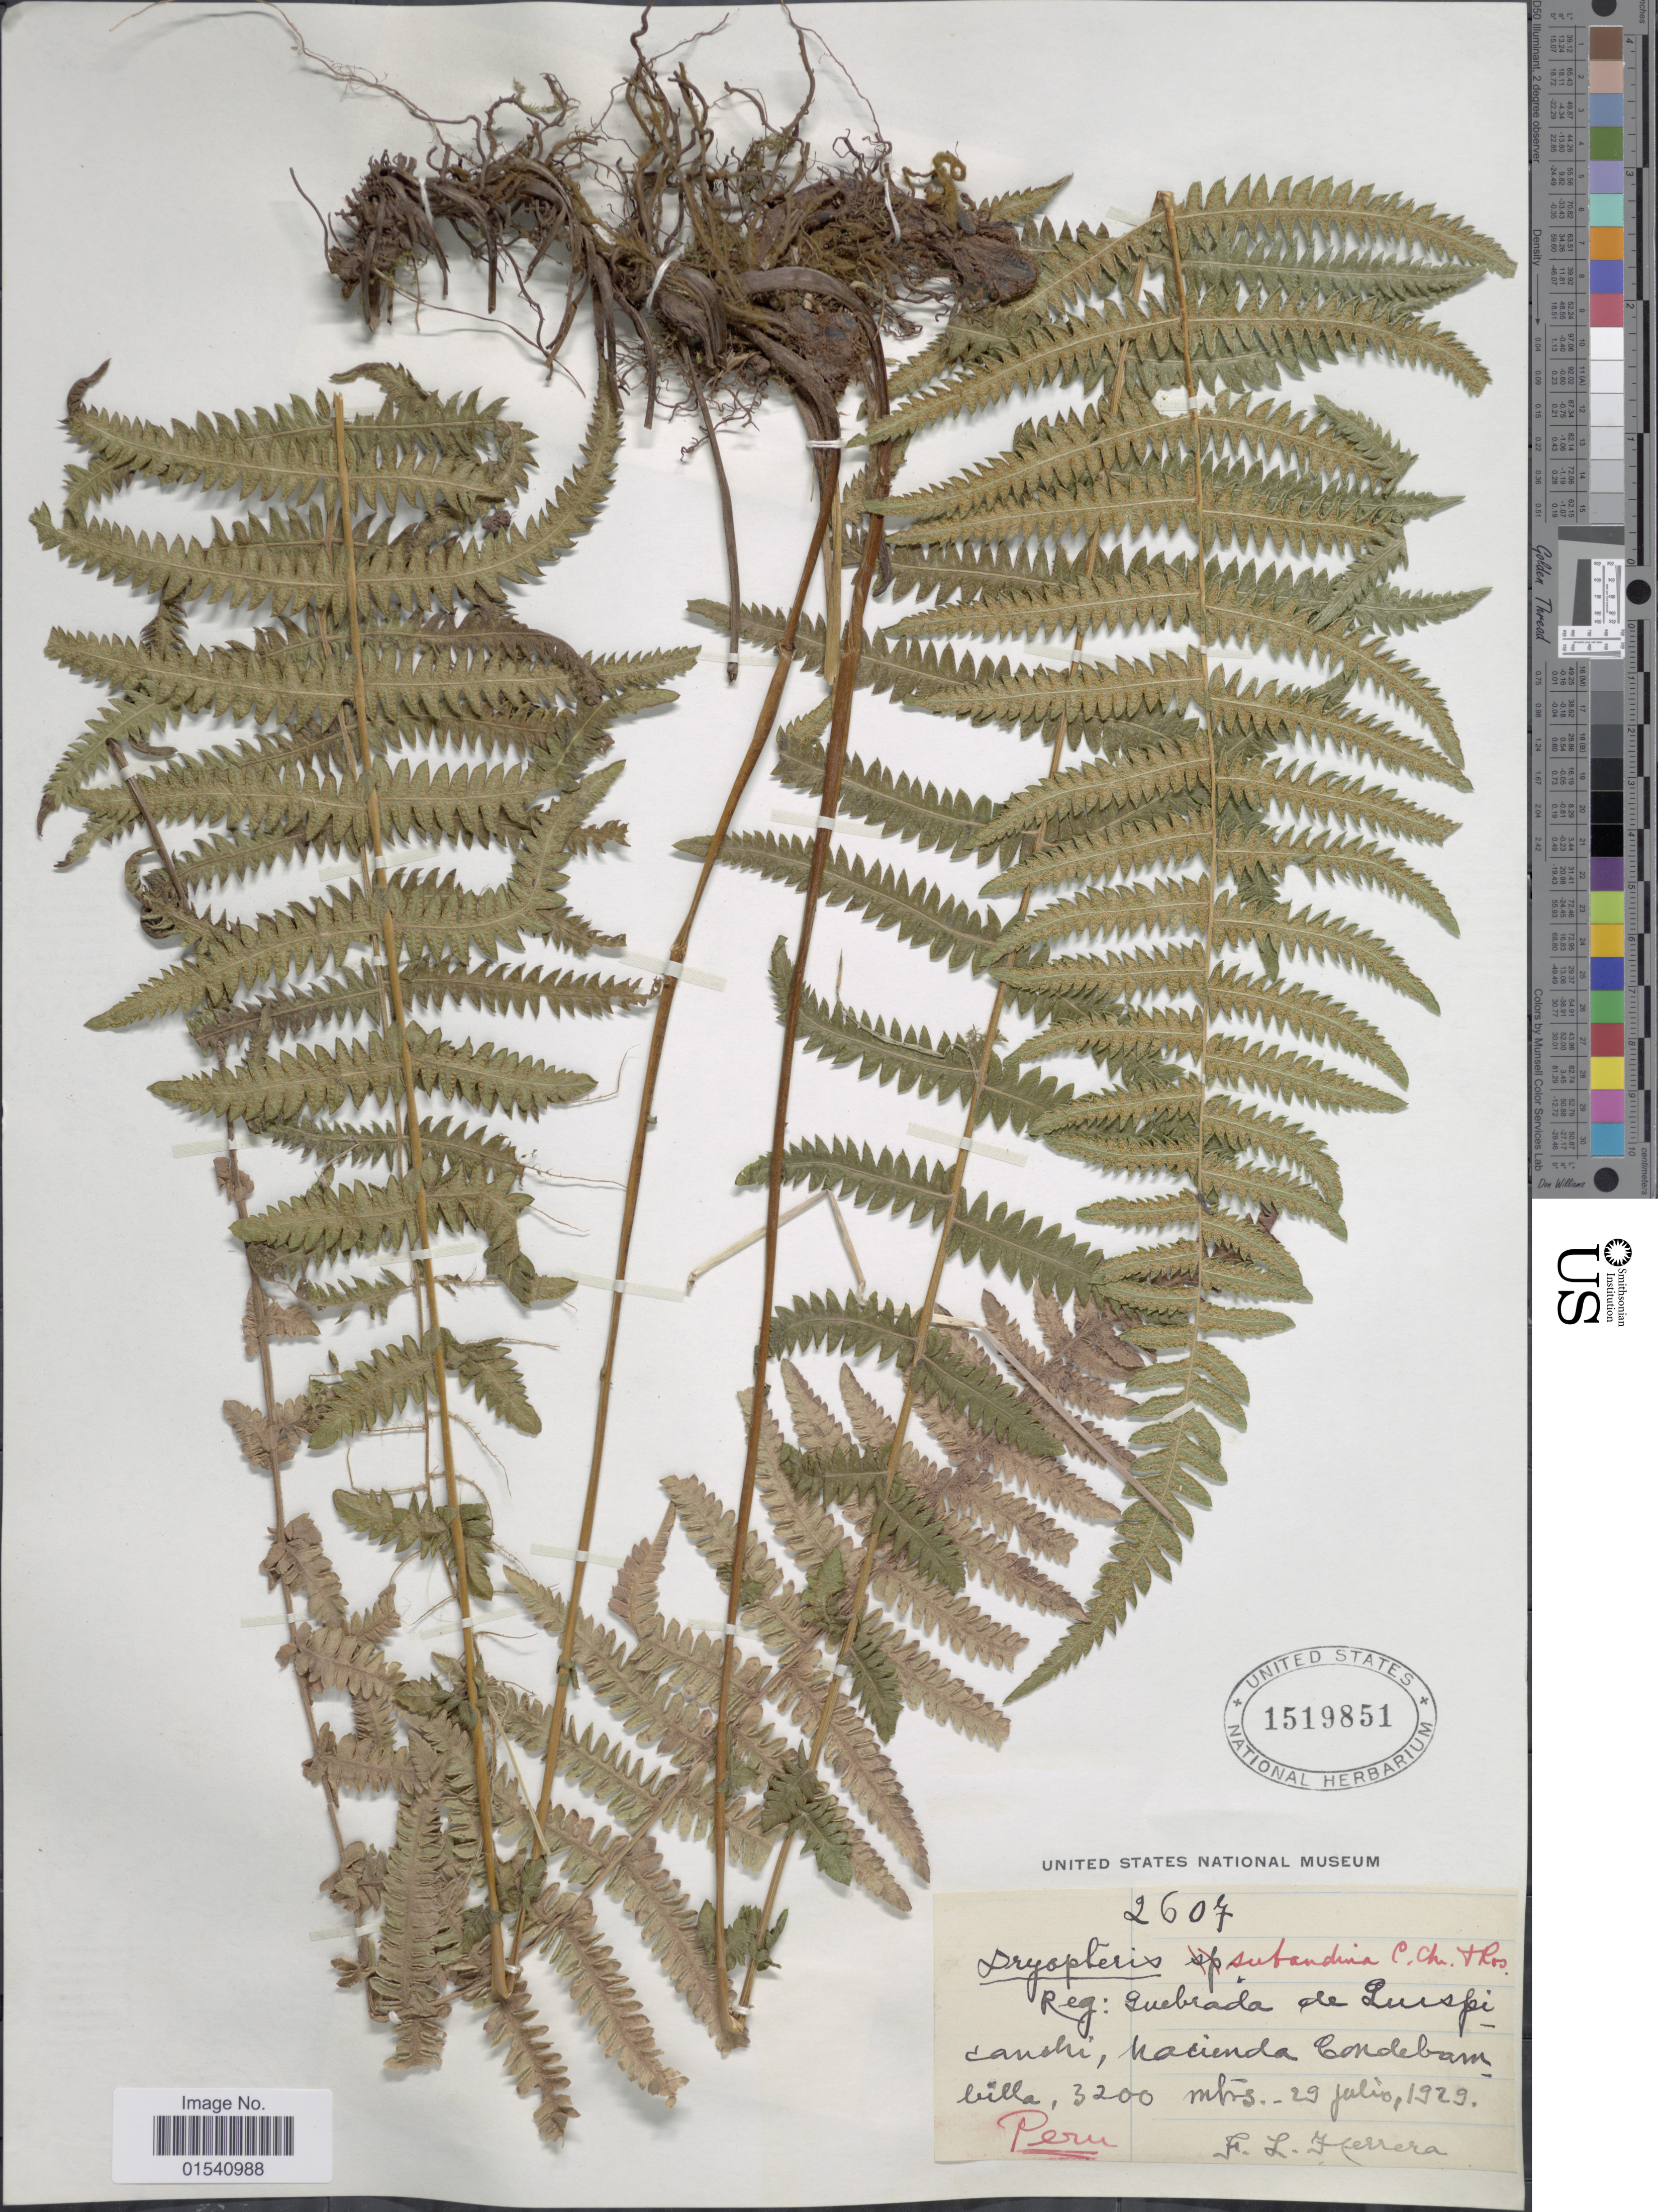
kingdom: Plantae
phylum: Tracheophyta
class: Polypodiopsida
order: Polypodiales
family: Thelypteridaceae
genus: Amauropelta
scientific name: Amauropelta rufa (Poir.) comb. nov., ined 2015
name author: (Poir.)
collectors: F. L. Herrera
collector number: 2607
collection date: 1929-07-29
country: Peru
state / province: Cusco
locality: Quebrada de Quispicanchí, hacienda Condebambilla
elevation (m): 3200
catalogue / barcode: US 1519851